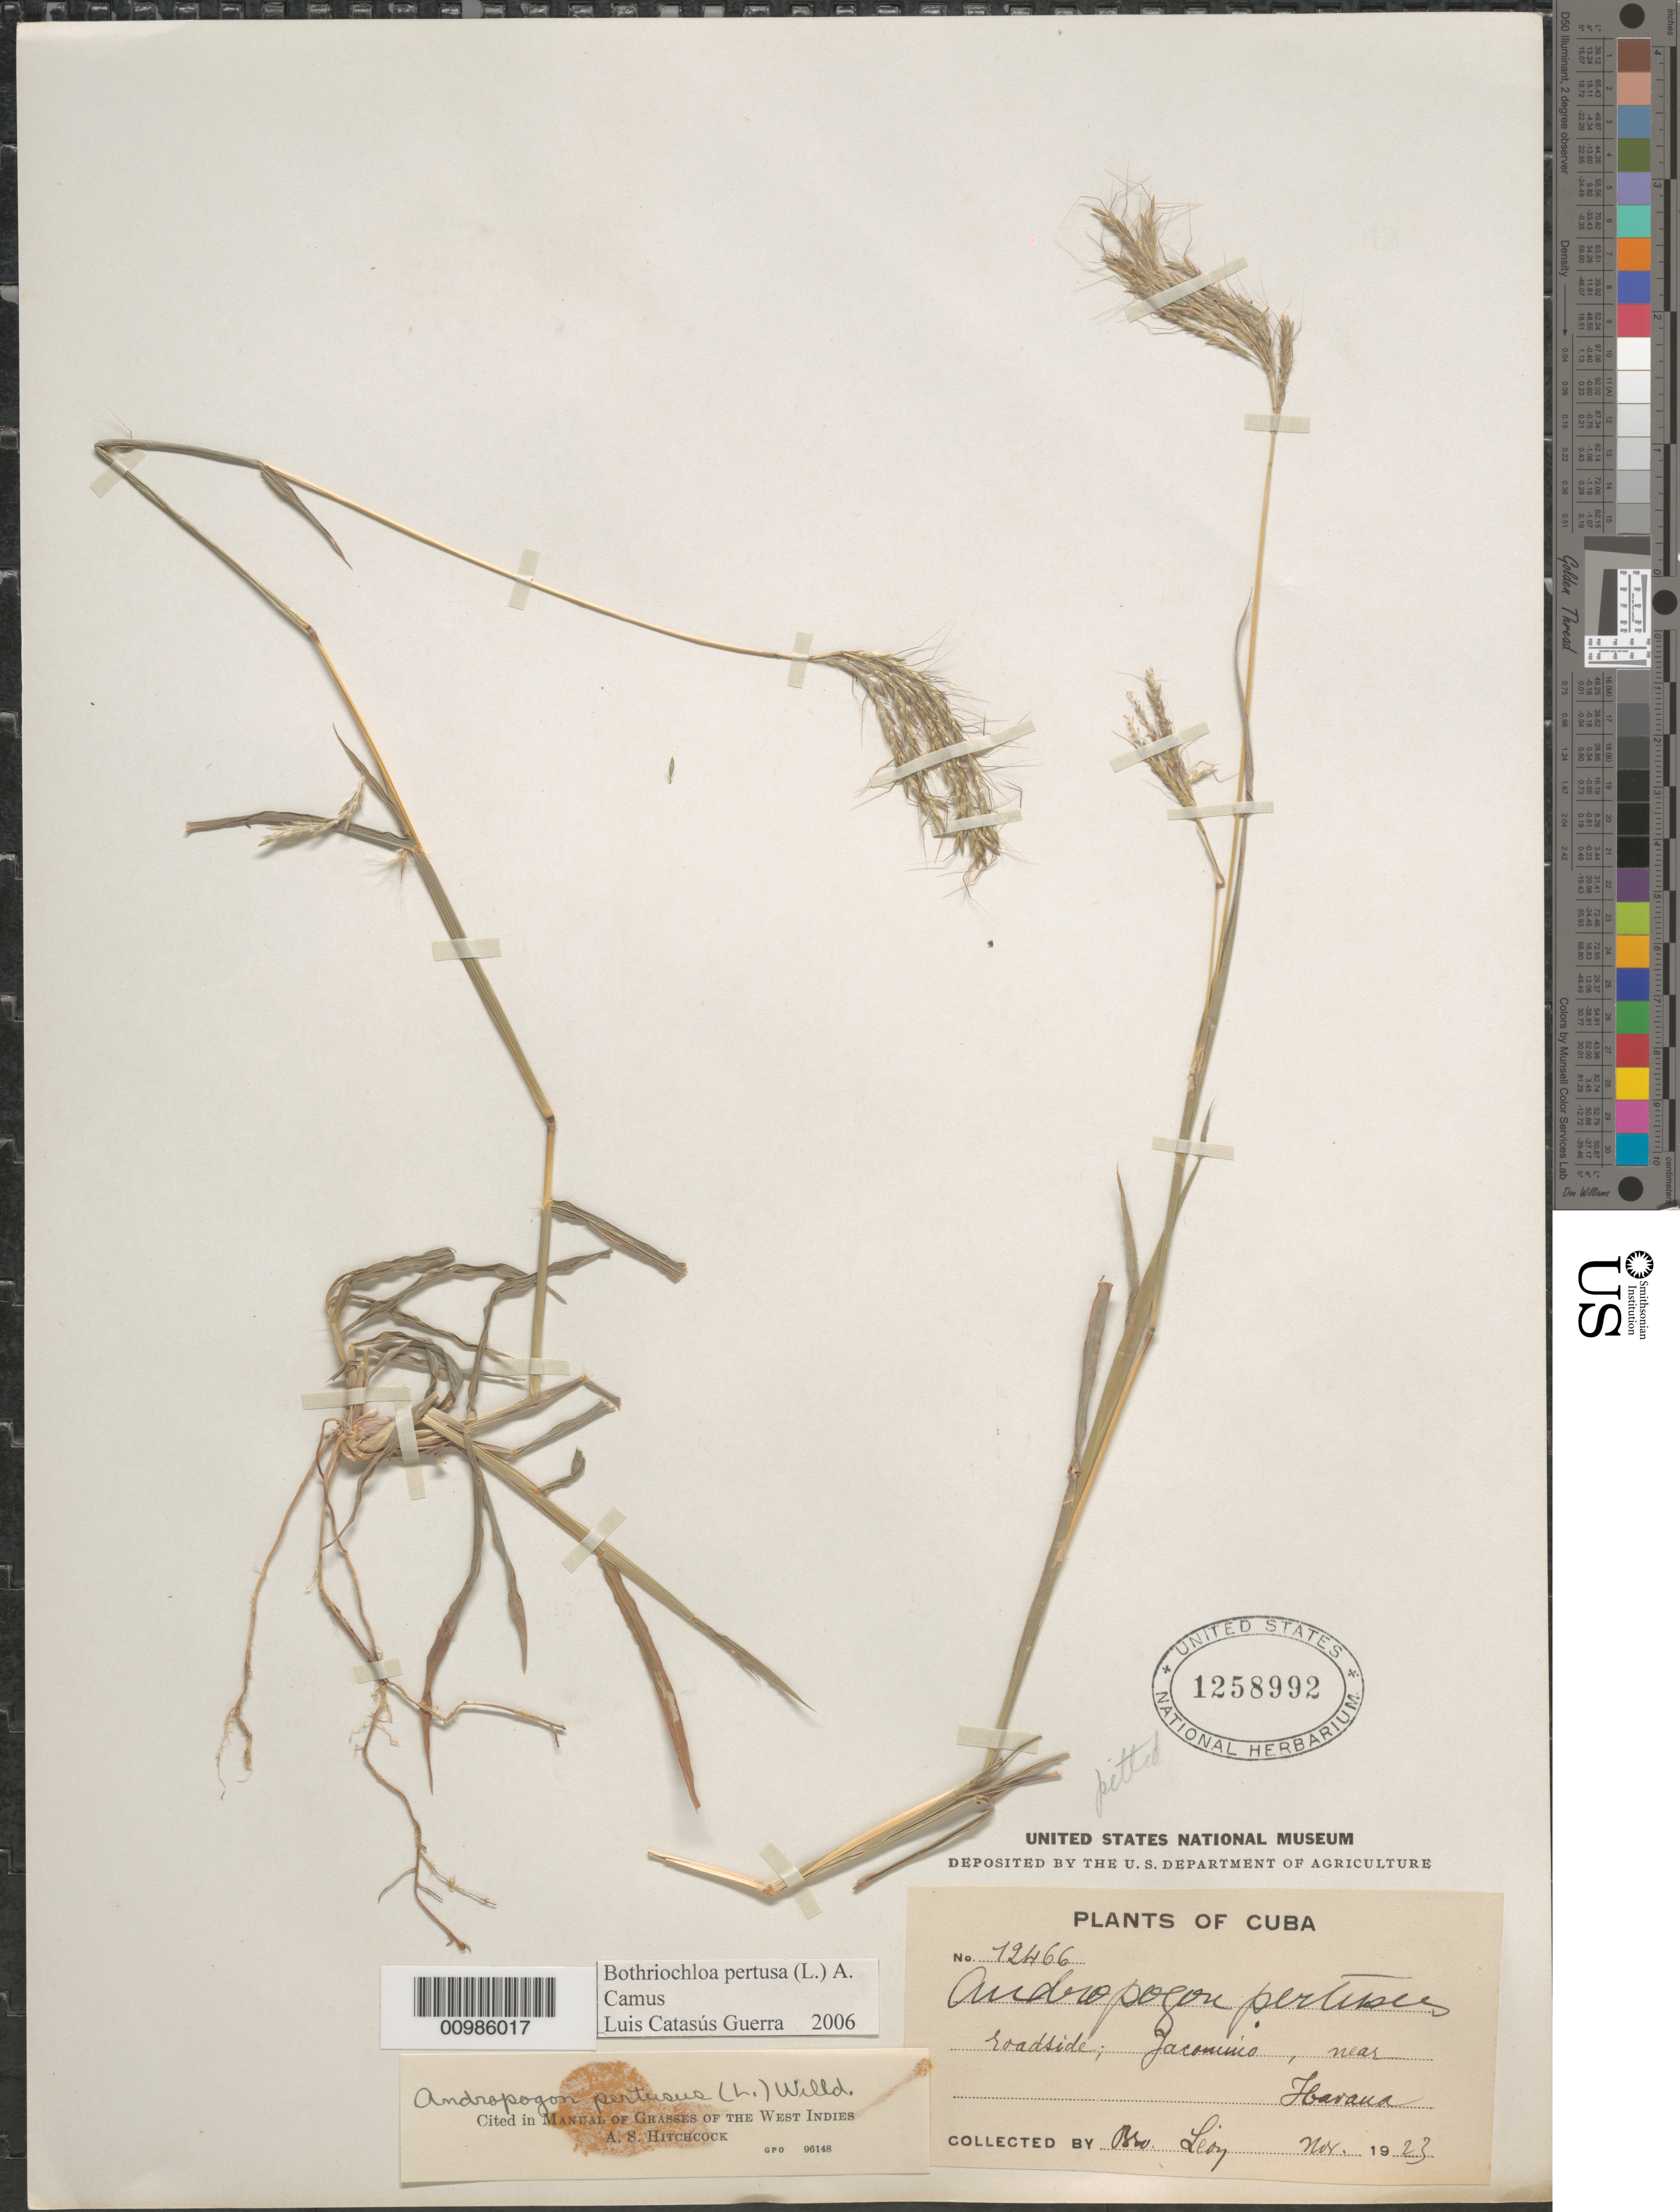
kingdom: Plantae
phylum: Tracheophyta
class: Liliopsida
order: Poales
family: Poaceae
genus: Bothriochloa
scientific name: Bothriochloa pertusa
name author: (L.) A. Camus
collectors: Bro. León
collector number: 12466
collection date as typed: Nov 1923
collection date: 1923-11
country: Cuba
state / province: La Habana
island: Cuba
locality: La Habana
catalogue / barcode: US 1258992